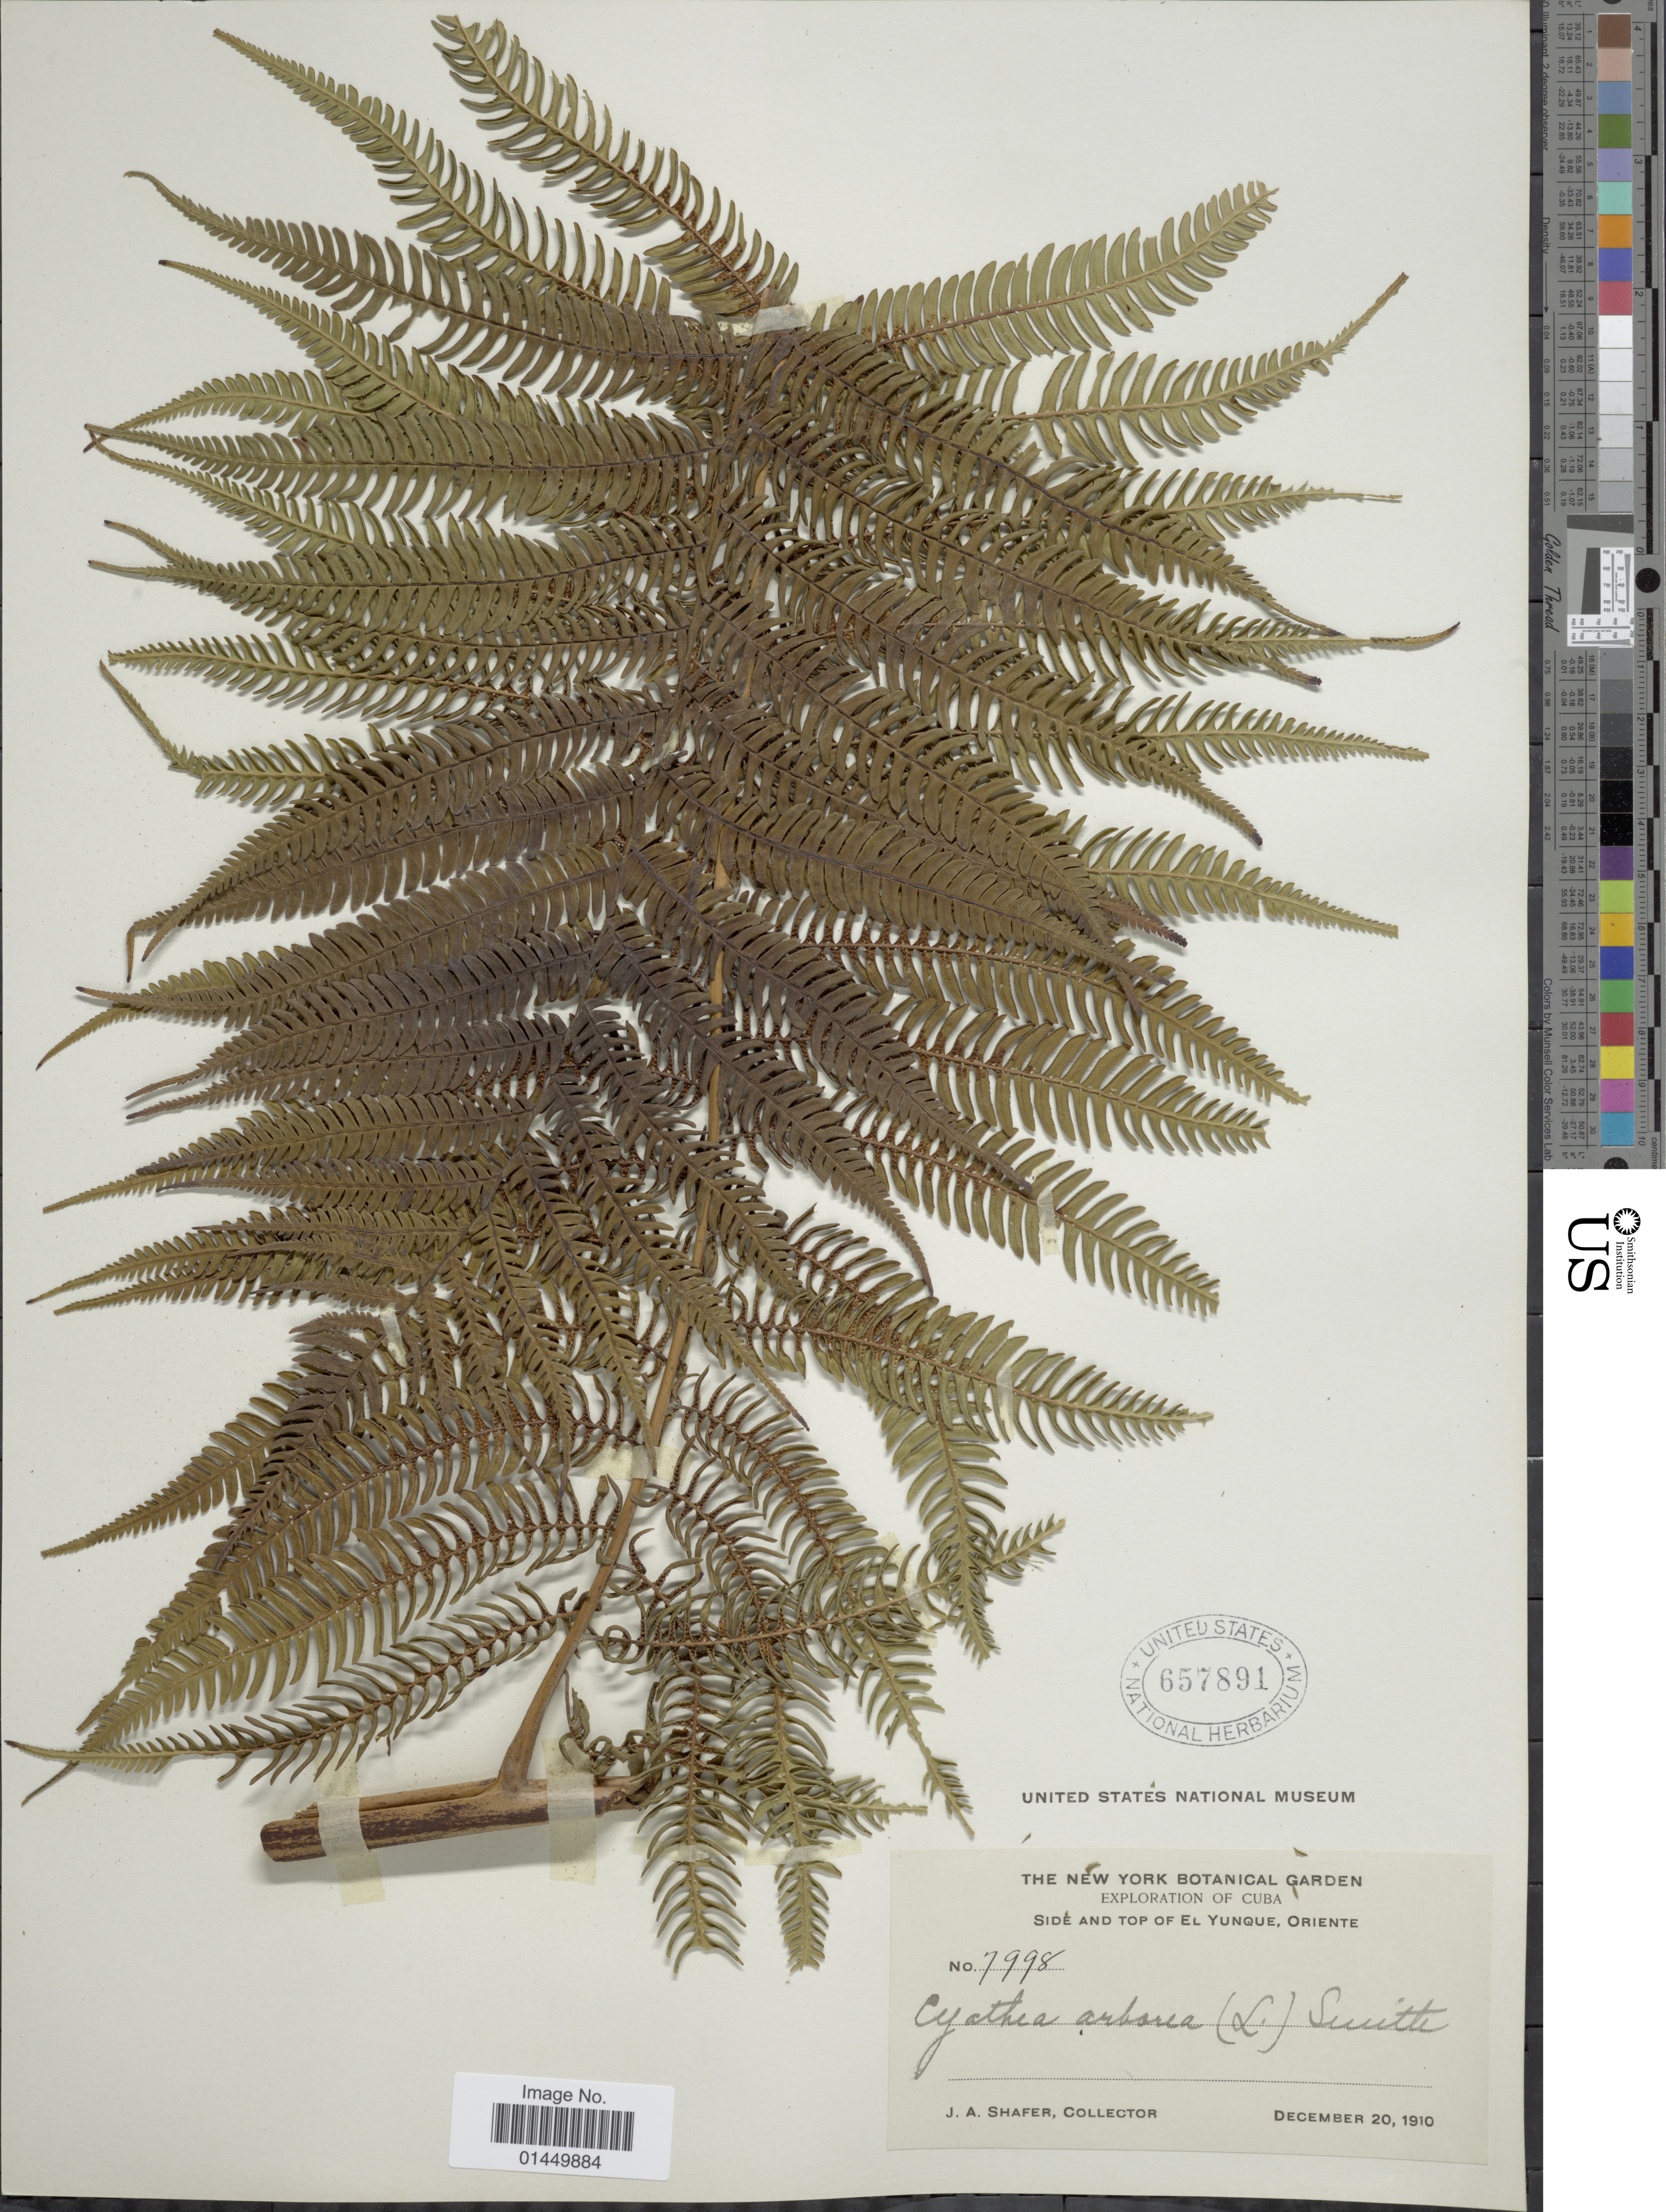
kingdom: Plantae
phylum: Tracheophyta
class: Polypodiopsida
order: Cyatheales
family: Cyatheaceae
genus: Cyathea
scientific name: Cyathea arborea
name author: (L.) Sm.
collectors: J. A. Shafer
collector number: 7998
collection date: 1910-12-20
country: Cuba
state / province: Oriente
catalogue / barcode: US 657891